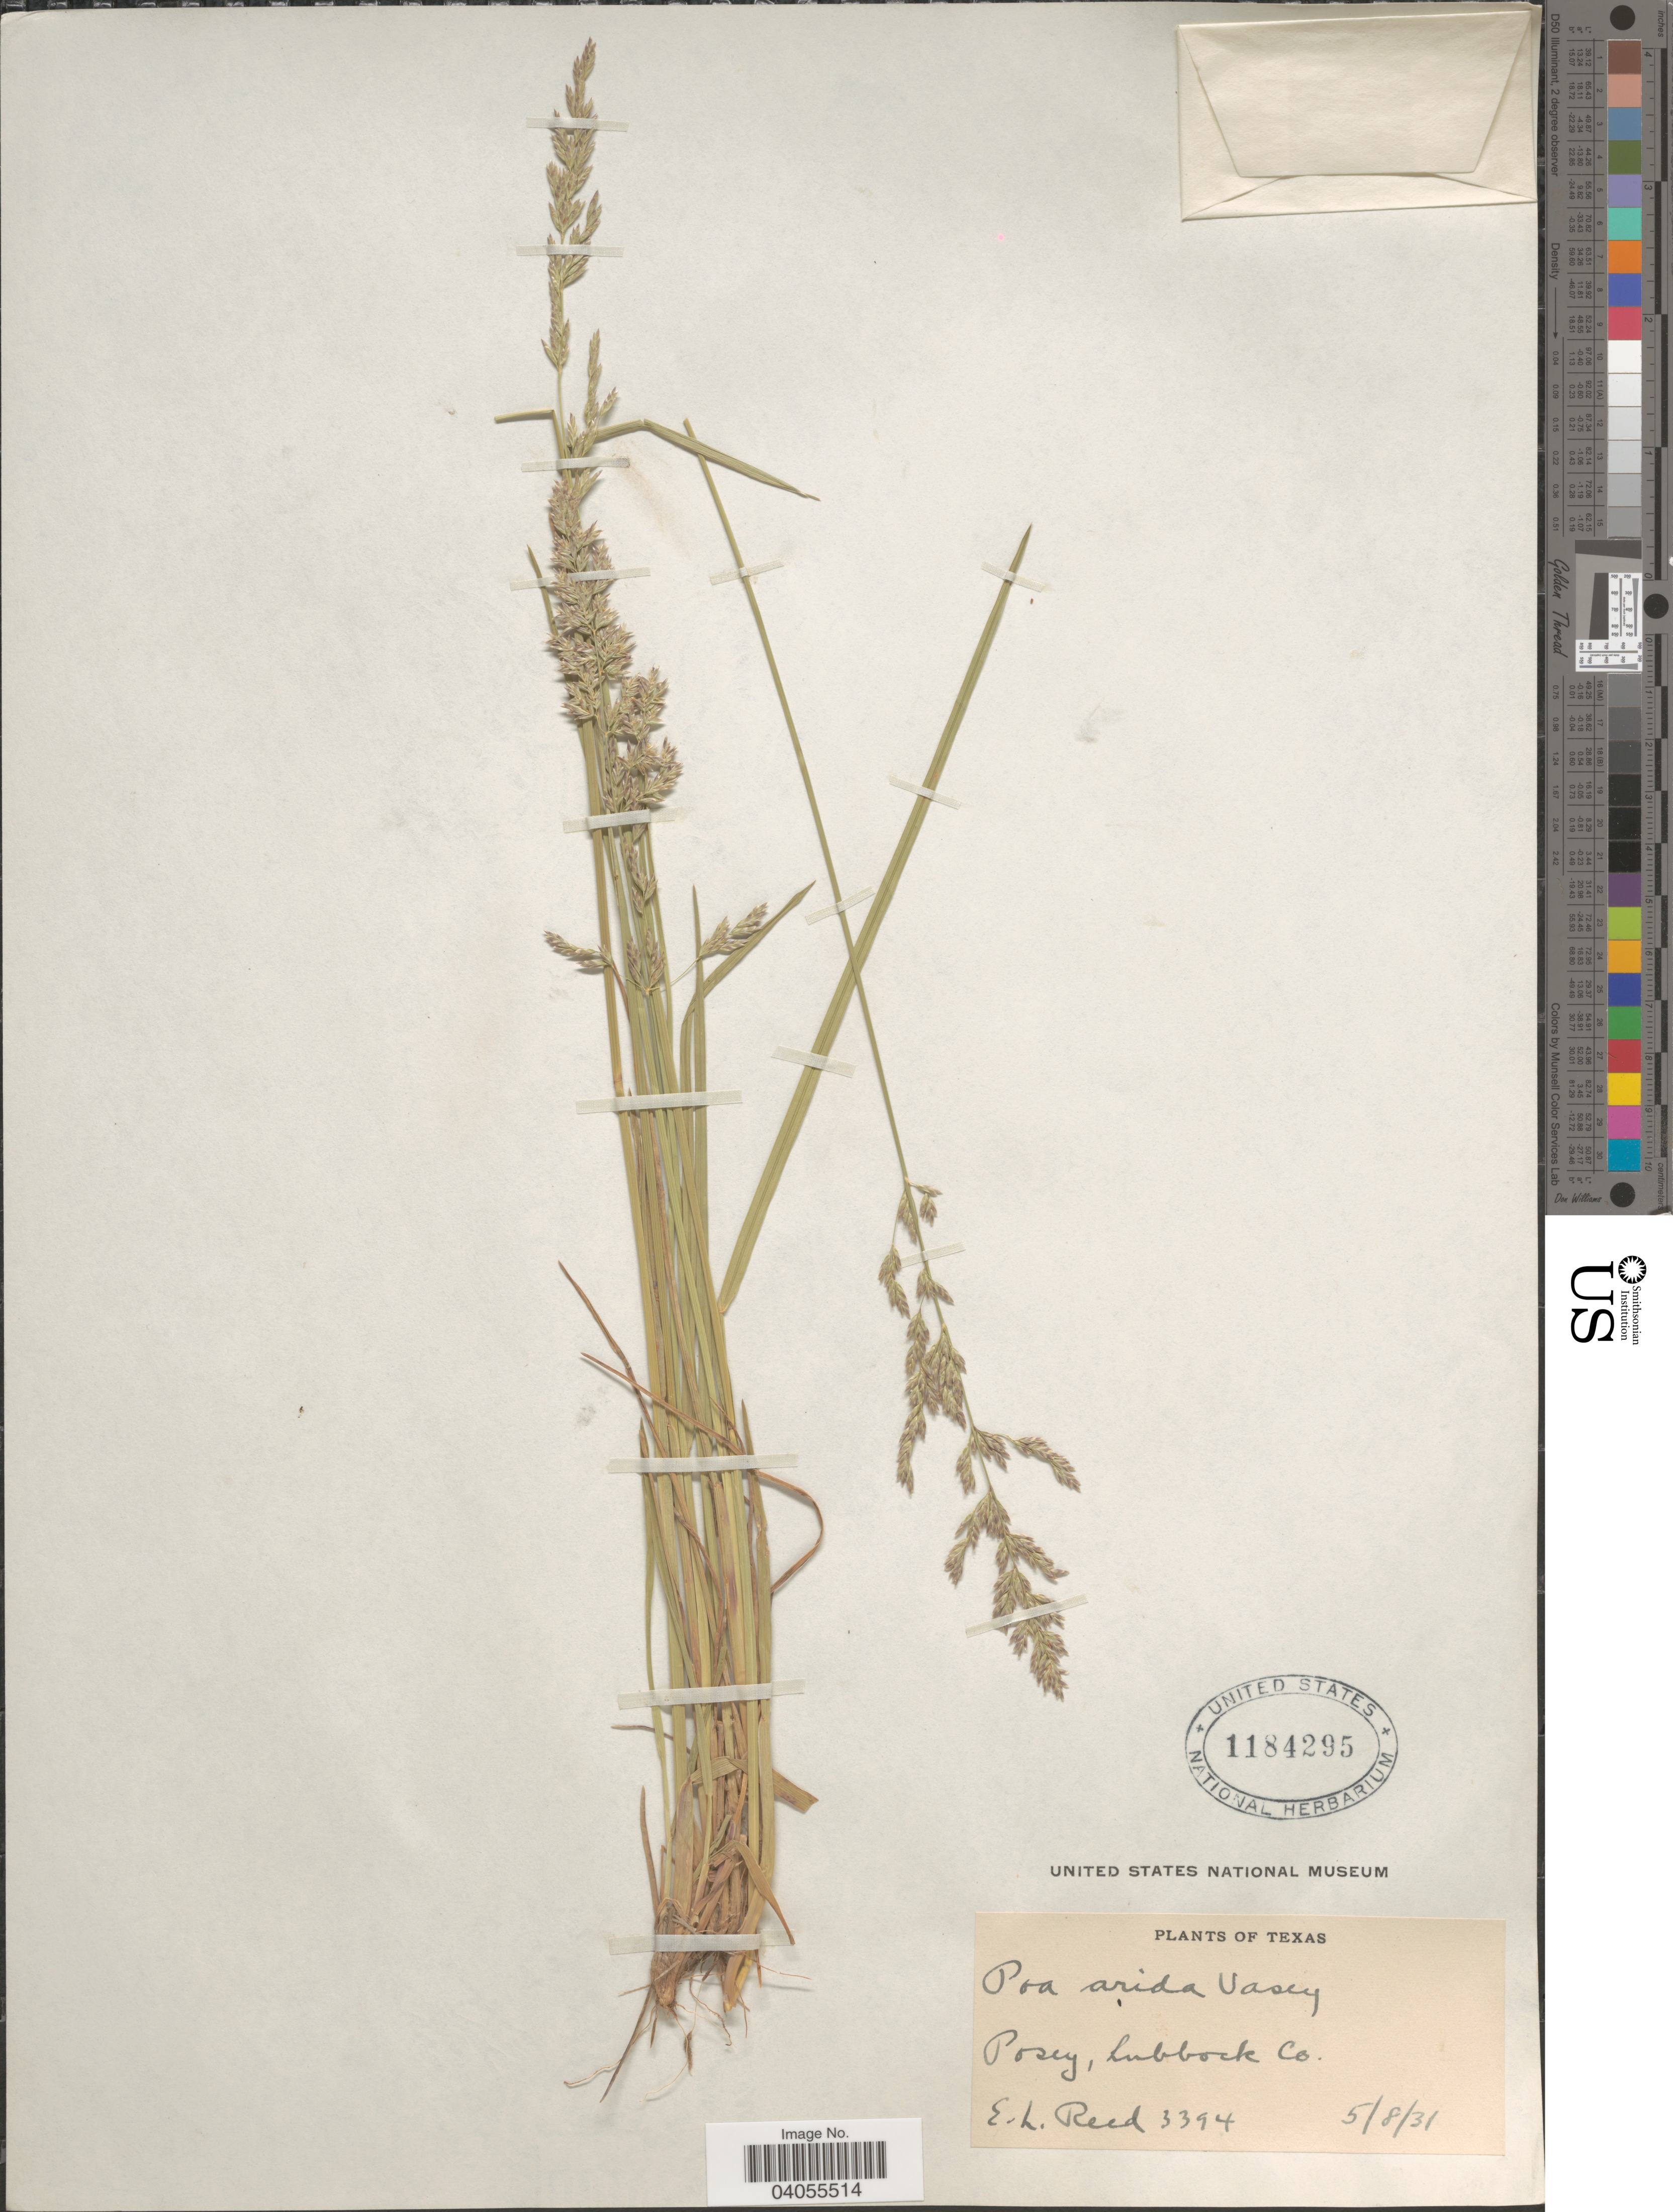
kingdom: Plantae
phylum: Tracheophyta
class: Liliopsida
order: Poales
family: Poaceae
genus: Poa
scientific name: Poa arida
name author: Vasey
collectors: E. Reed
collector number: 3394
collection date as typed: Transcribed d/m/y: 8/5/31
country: United States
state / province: Texas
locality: Posey, Lubbork Co.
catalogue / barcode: US 1184295